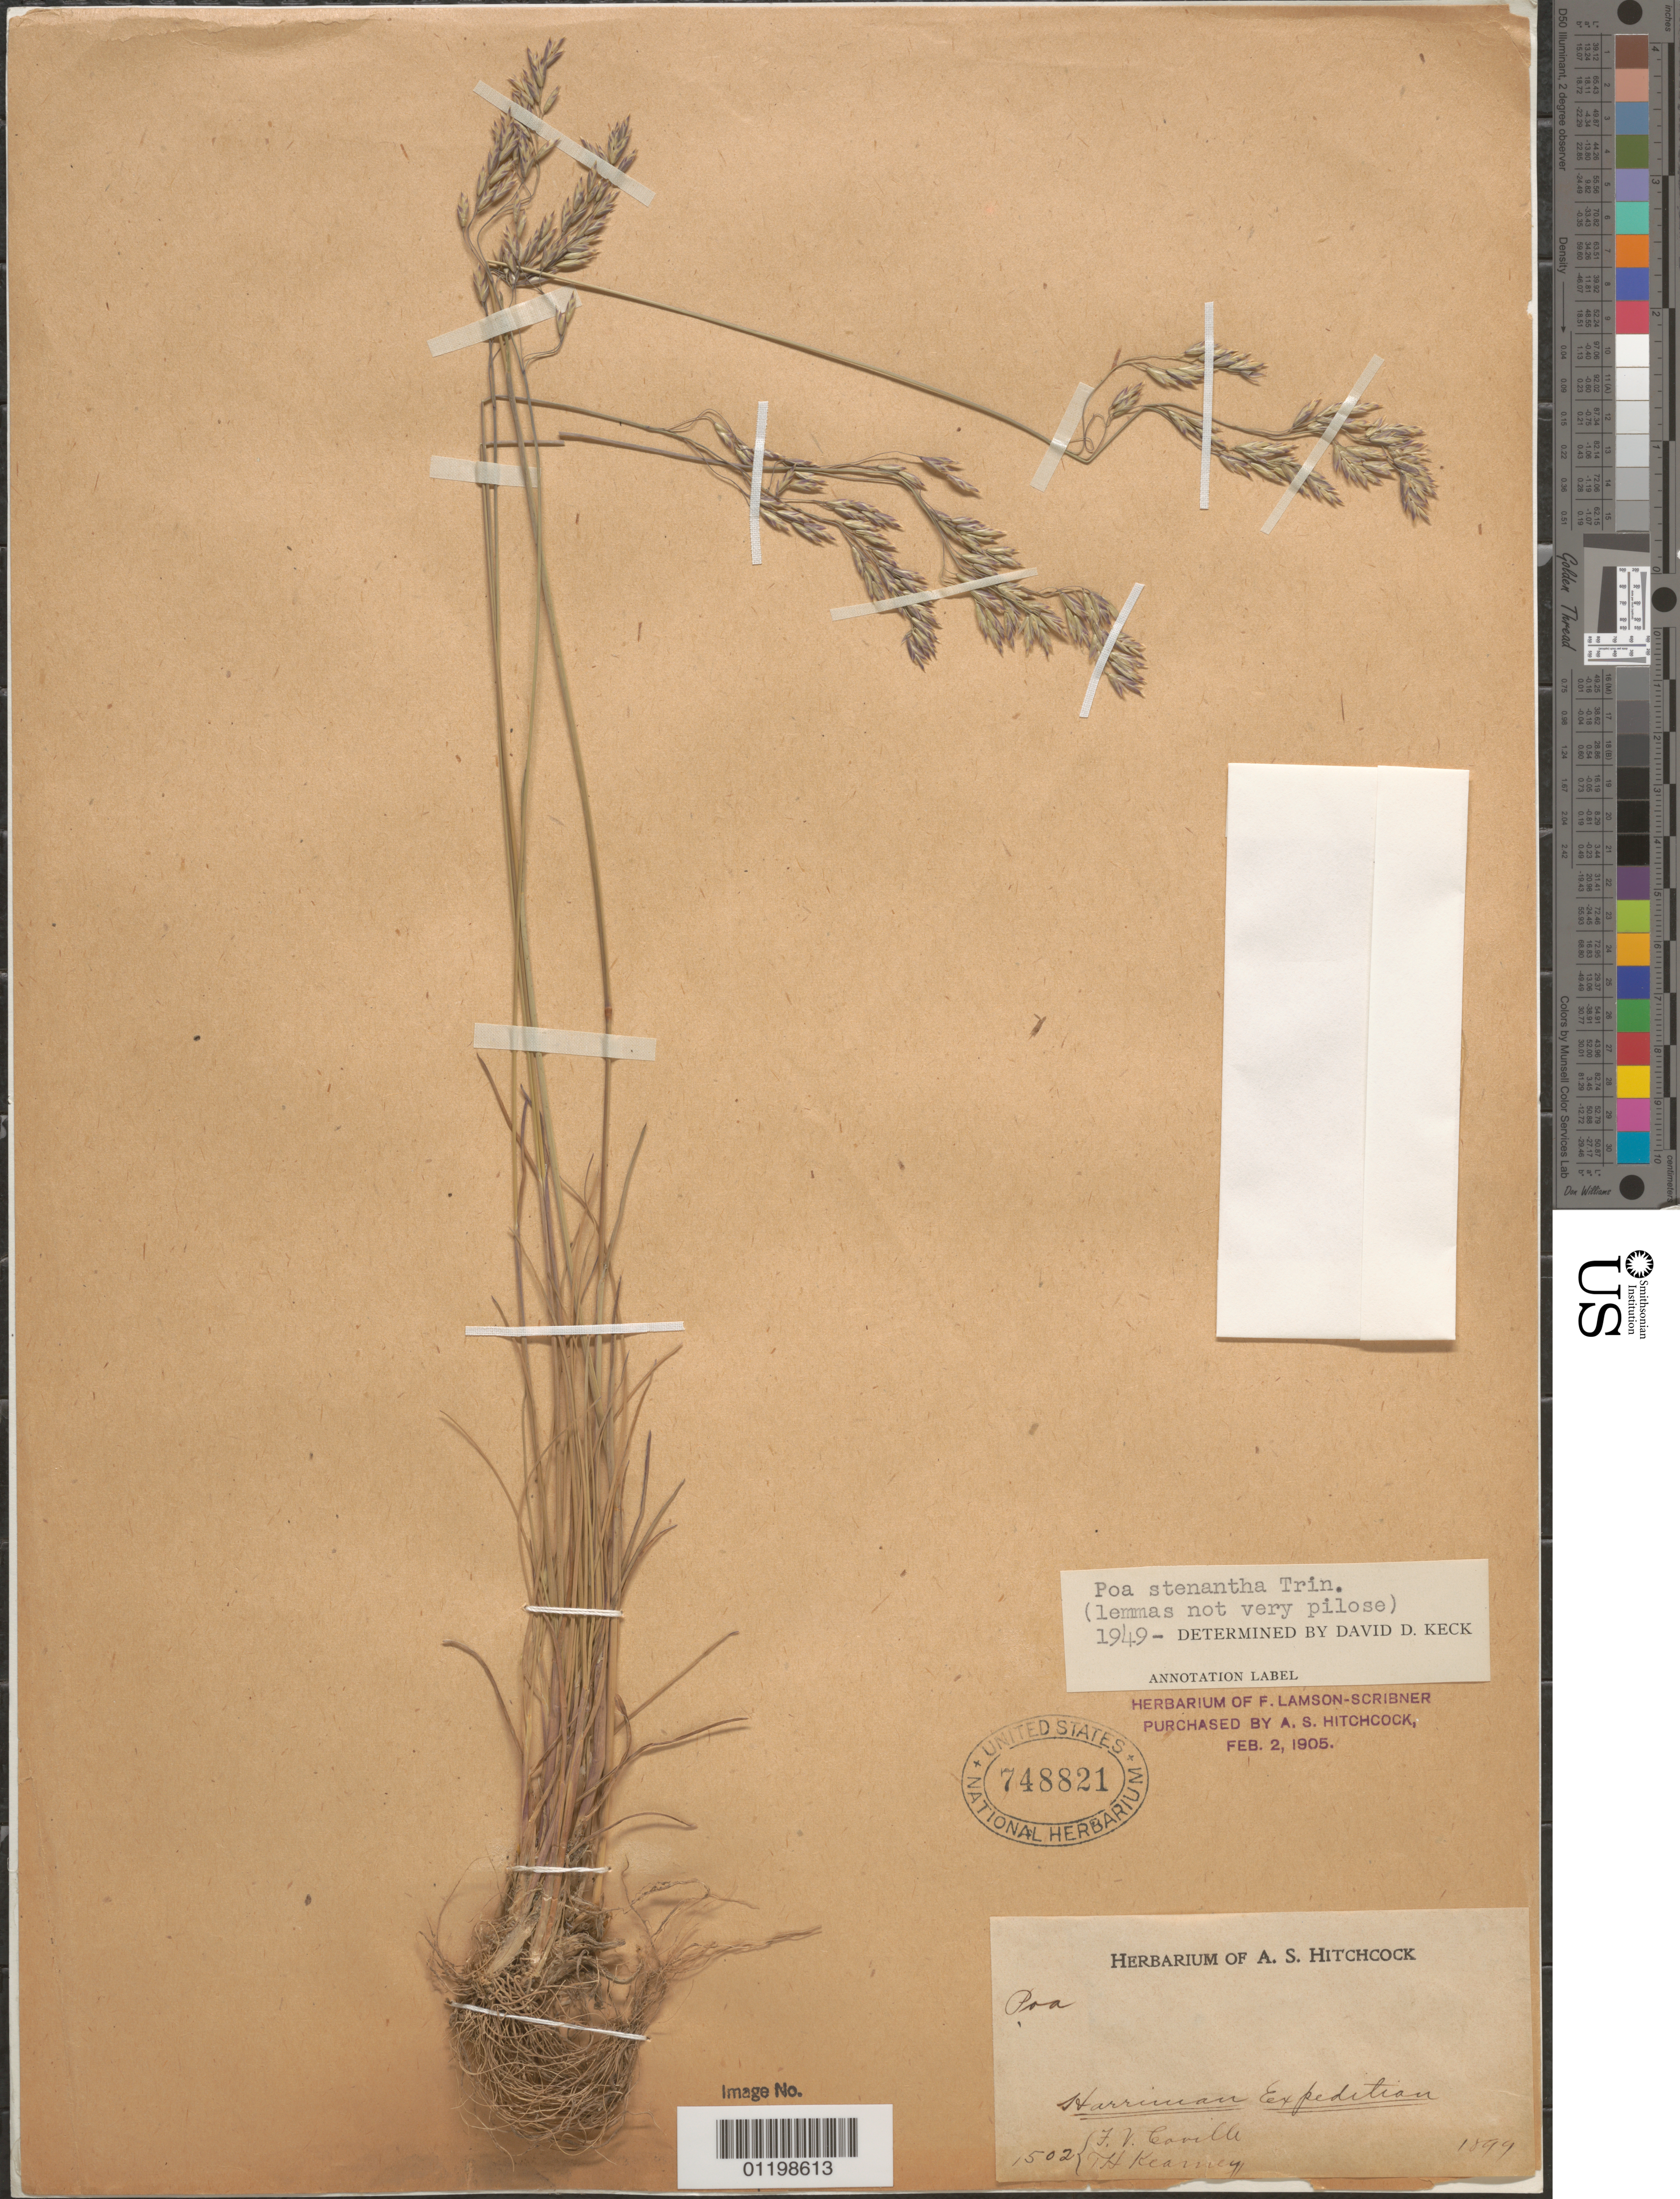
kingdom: Plantae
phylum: Tracheophyta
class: Liliopsida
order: Poales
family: Poaceae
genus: Poa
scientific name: Poa stenantha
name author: Trin.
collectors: F. V. Coville & T. H. Kearney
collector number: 1502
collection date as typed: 1899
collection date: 1899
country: United States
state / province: Alaska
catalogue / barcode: US 748821